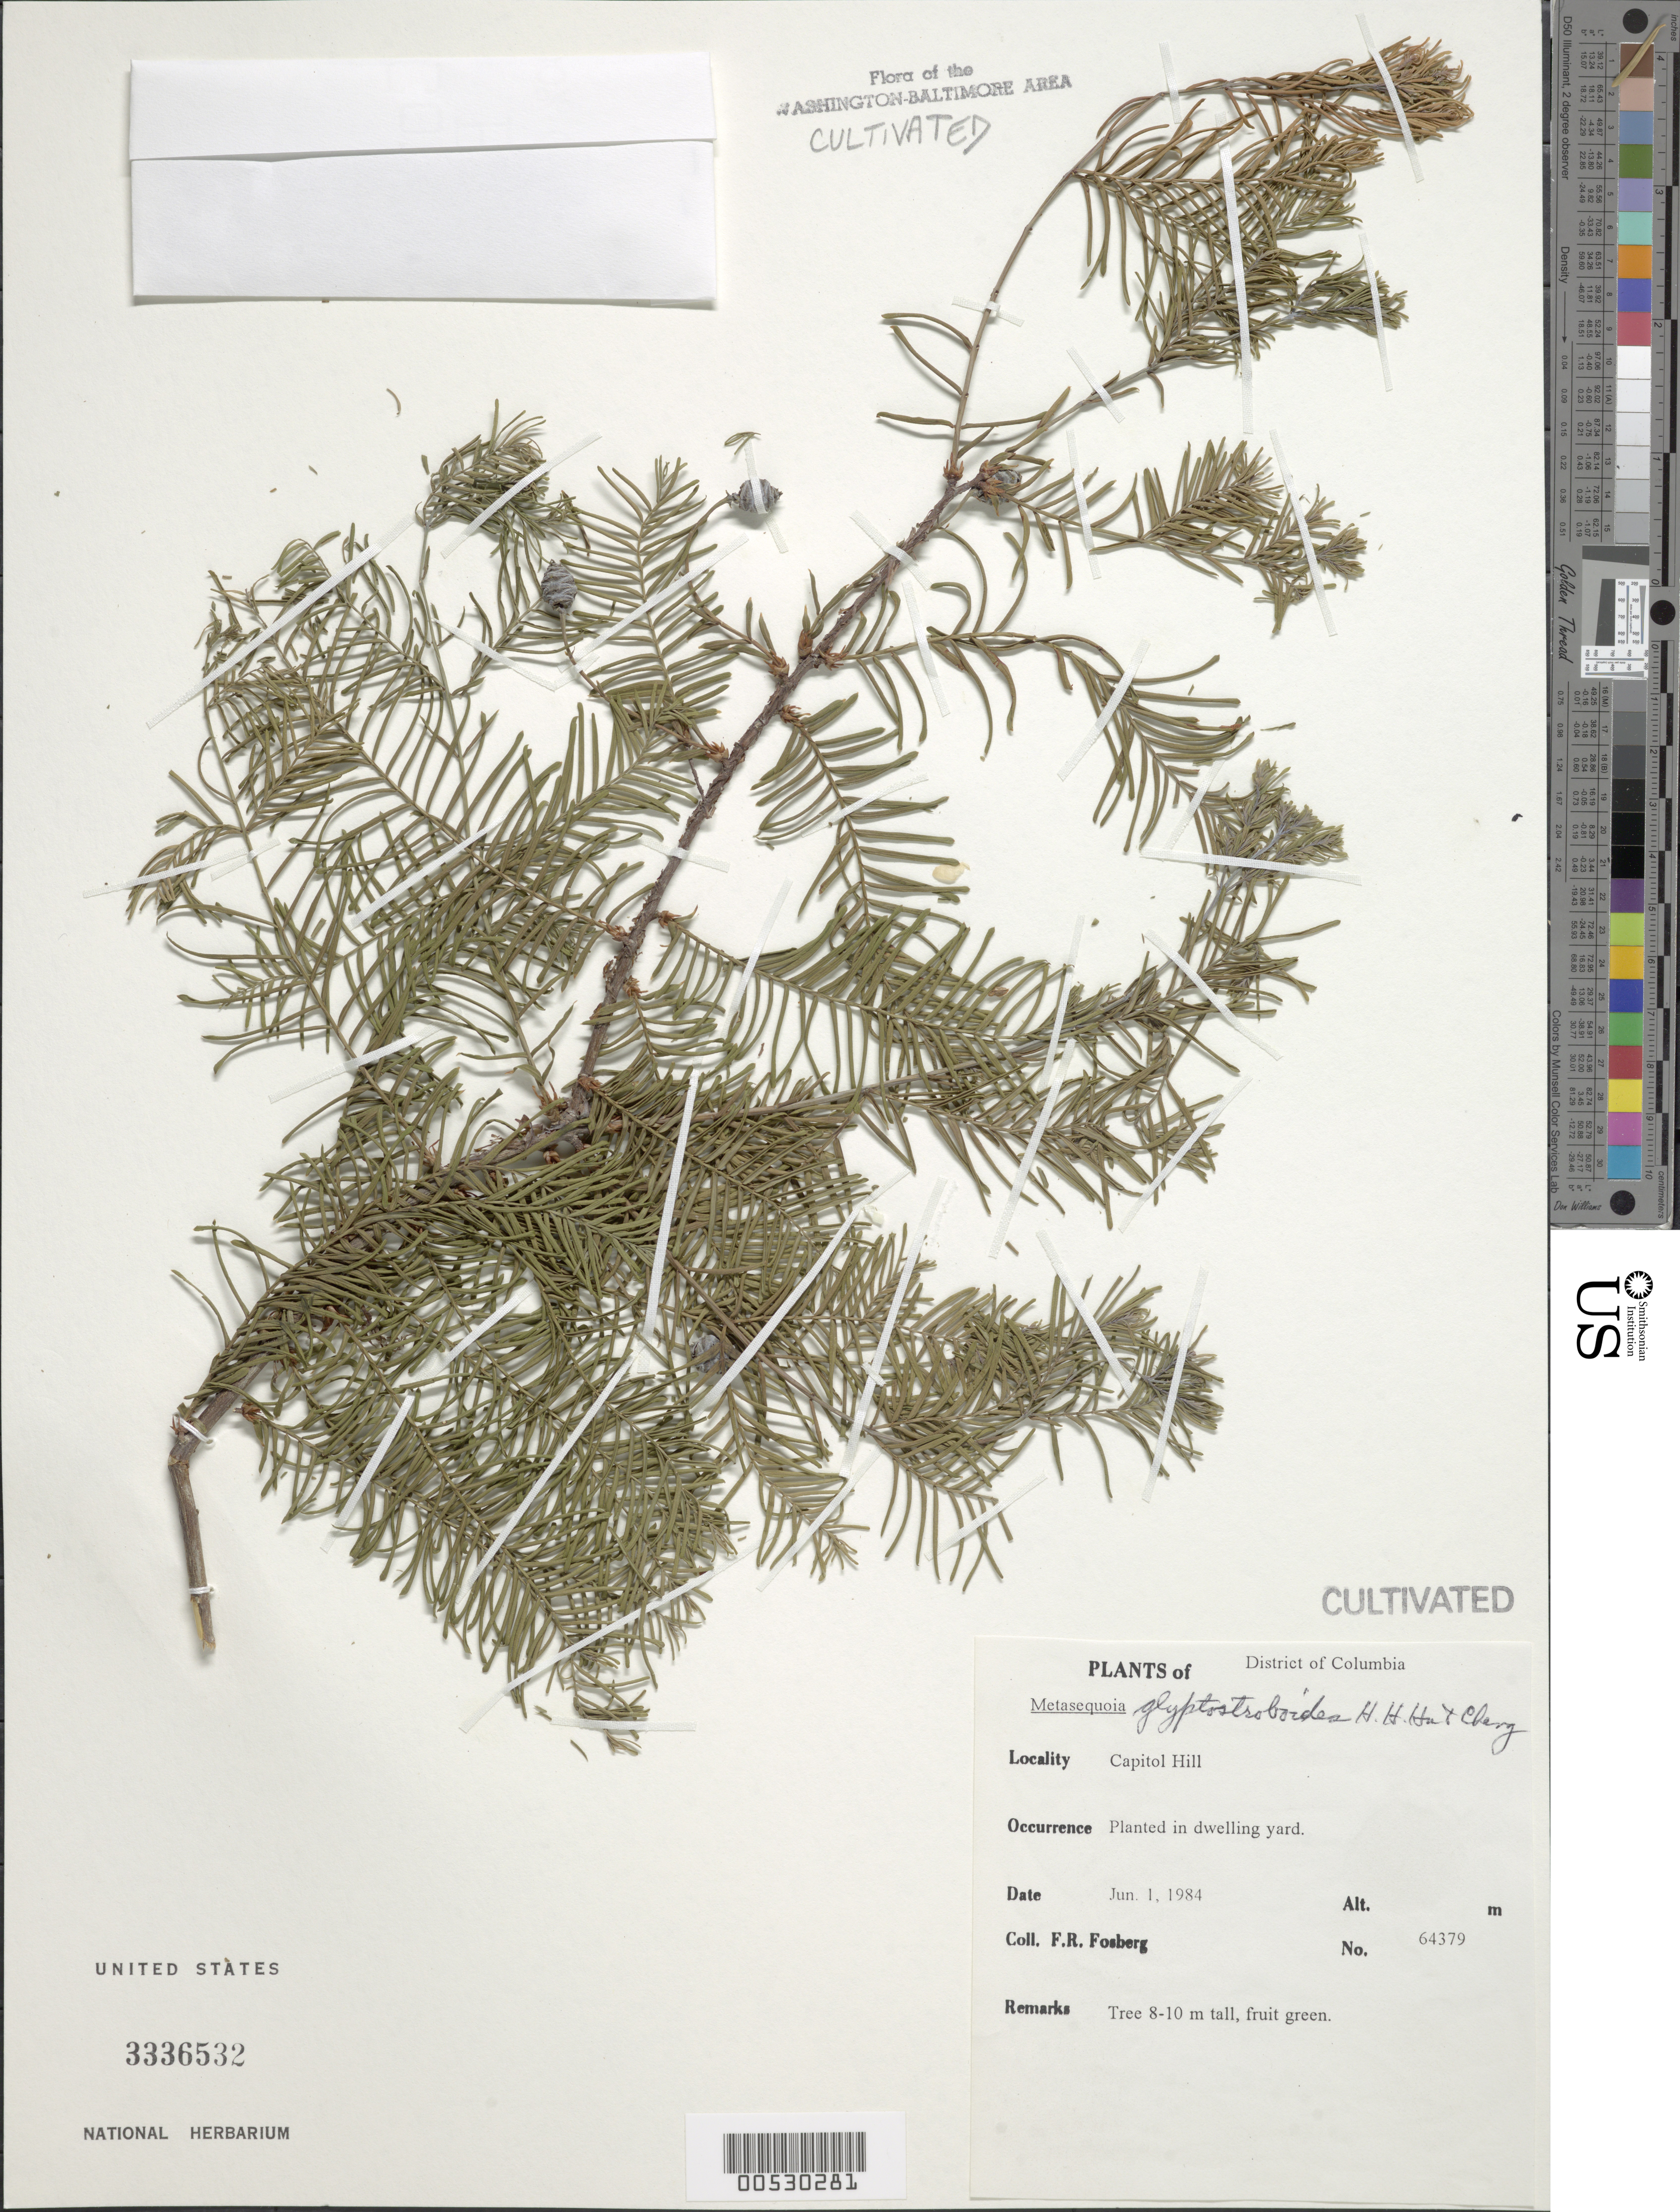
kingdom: Plantae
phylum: Tracheophyta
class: Pinopsida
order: Pinales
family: Cupressaceae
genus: Metasequoia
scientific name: Metasequoia glyptostroboides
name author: Hu & W.C. Cheng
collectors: F. R. Fosberg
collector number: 64379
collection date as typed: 01 Jun 1984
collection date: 1984-06-01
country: United States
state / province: District of Columbia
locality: Capitol Hill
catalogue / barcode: US 3336532